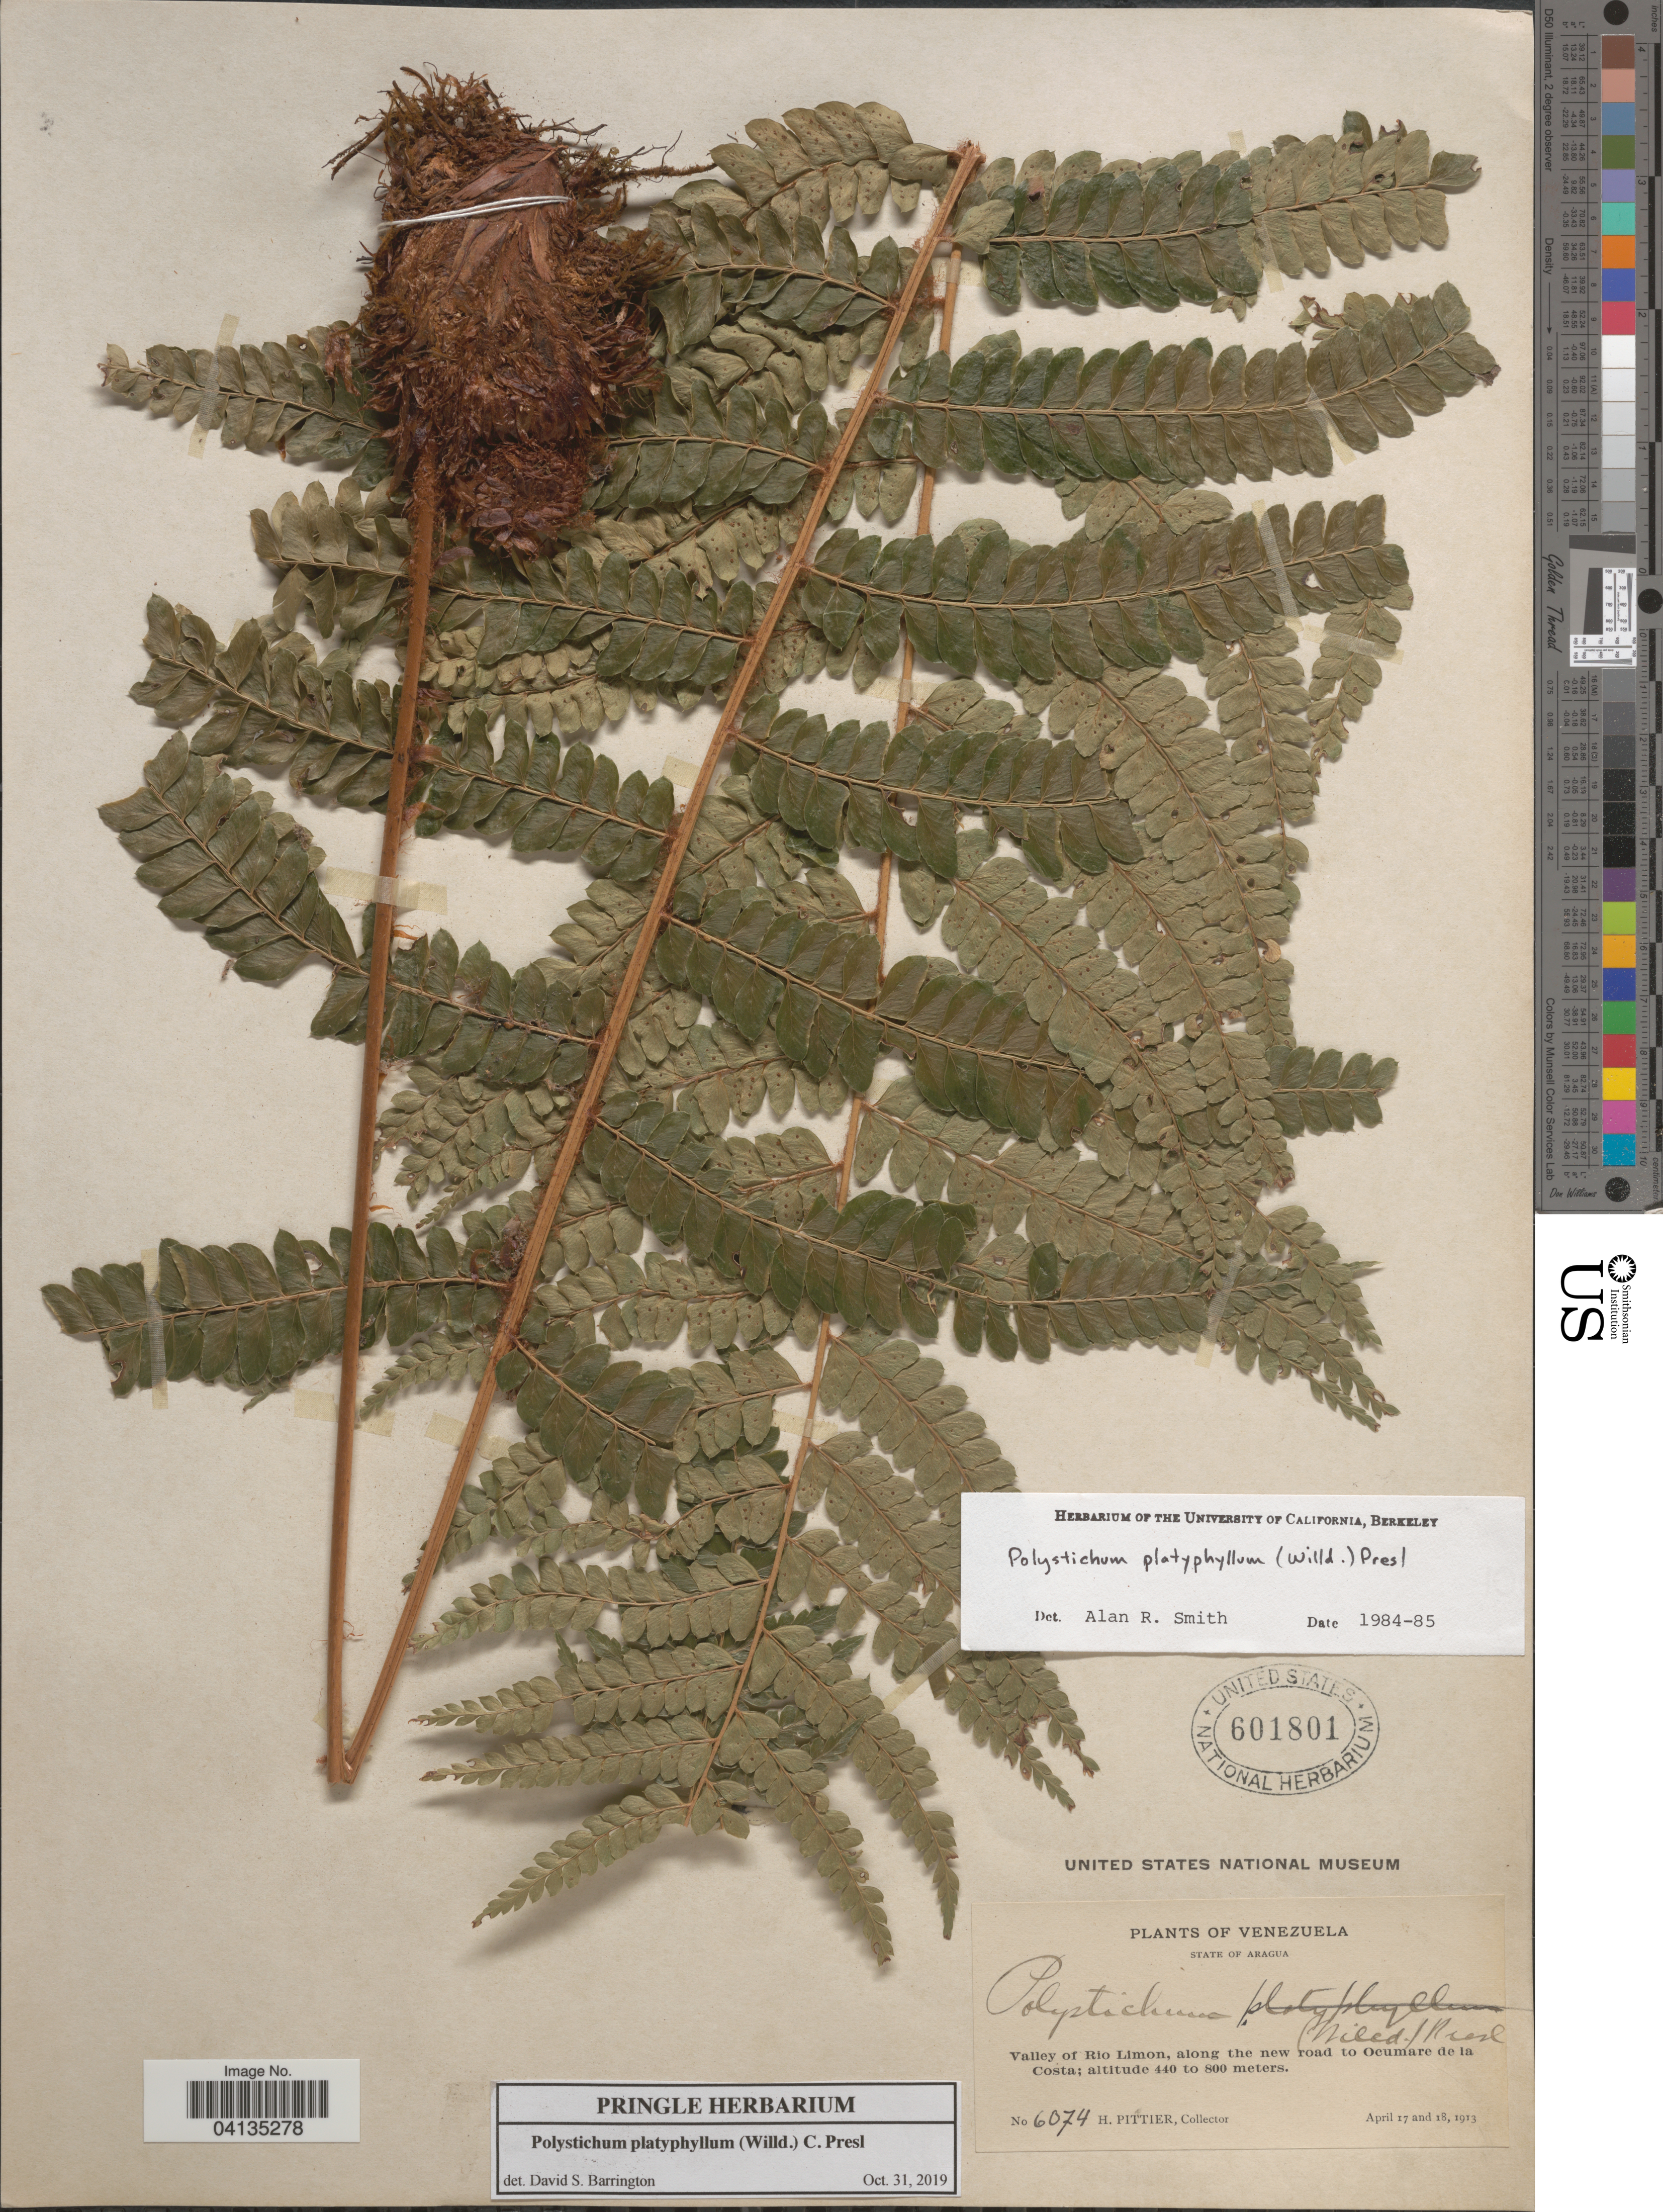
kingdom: Plantae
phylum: Tracheophyta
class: Polypodiopsida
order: Polypodiales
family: Dryopteridaceae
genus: Polystichum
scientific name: Polystichum platyphyllum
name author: (Willd.) C. Presl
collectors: H. F. Pittier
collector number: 6074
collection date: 1913-04-17/1913-04-18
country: Venezuela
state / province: Aragua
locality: Valley of Rio Limon, along the new roaad to Ocumare de la Costa.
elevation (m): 440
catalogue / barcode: US 601801